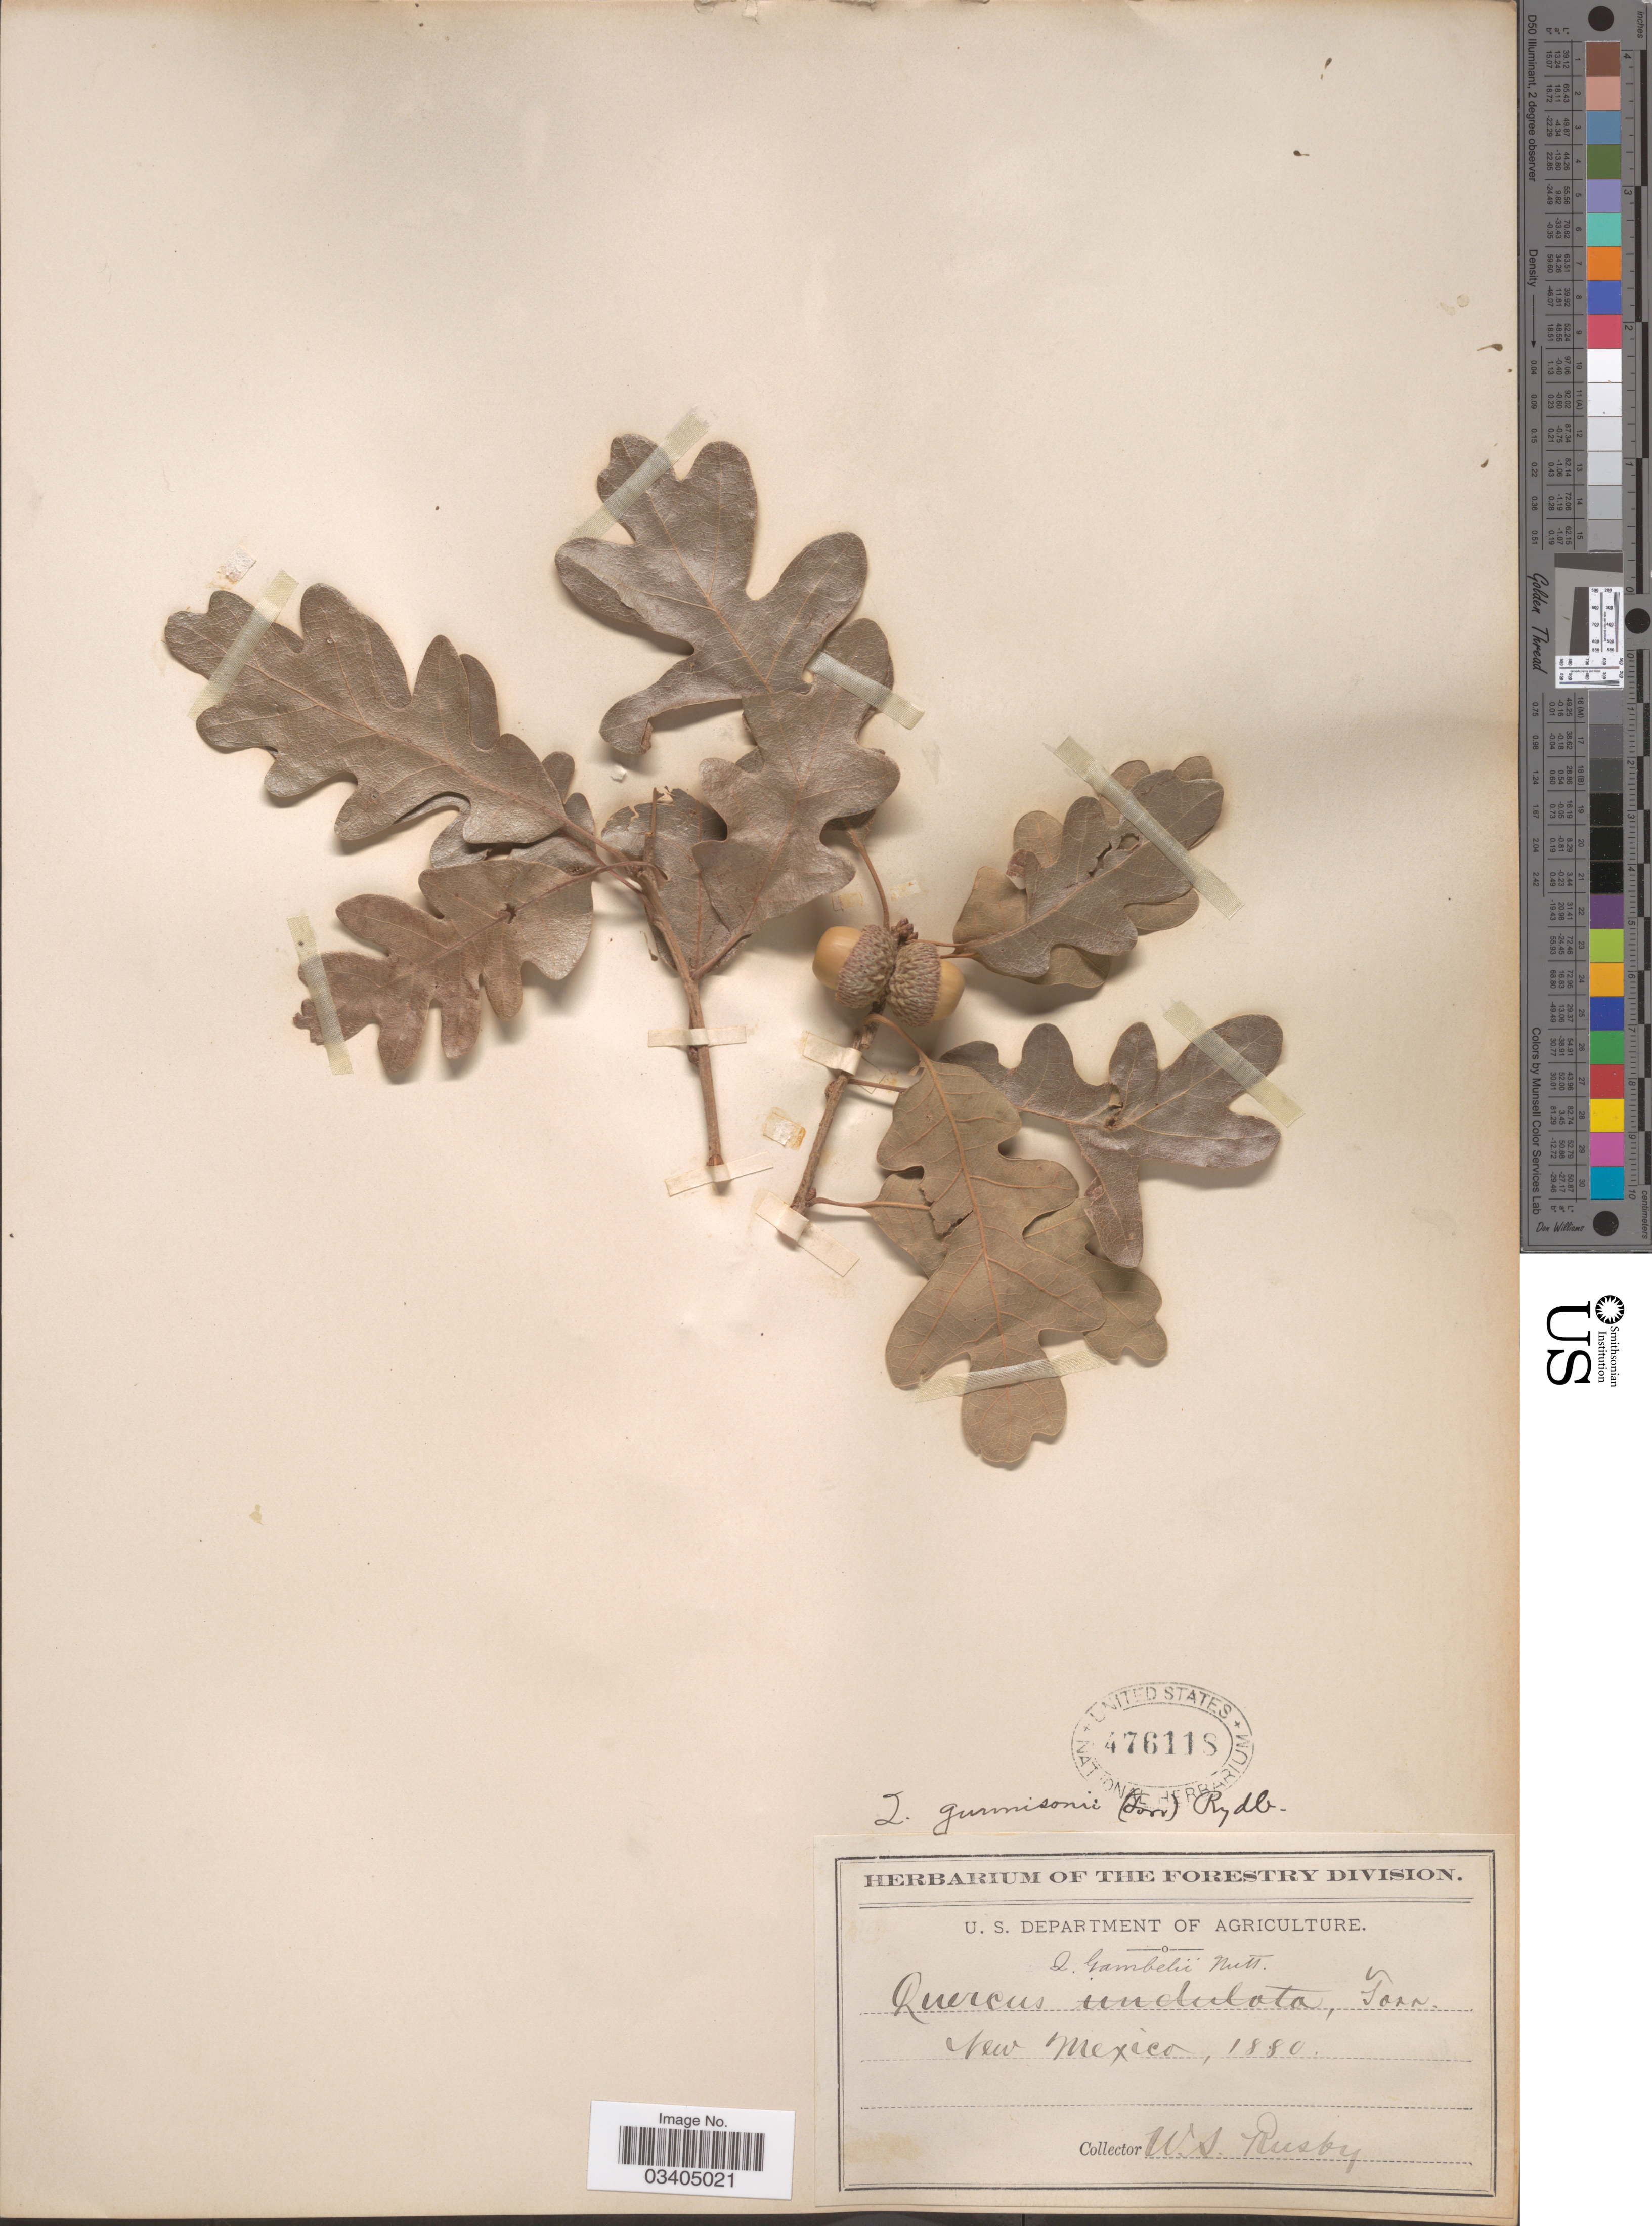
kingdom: Plantae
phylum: Tracheophyta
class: Magnoliopsida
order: Fagales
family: Fagaceae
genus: Quercus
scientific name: Quercus gambelii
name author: Nutt.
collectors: W. S. Rusby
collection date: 1880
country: United States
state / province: New Mexico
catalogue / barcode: US 476118